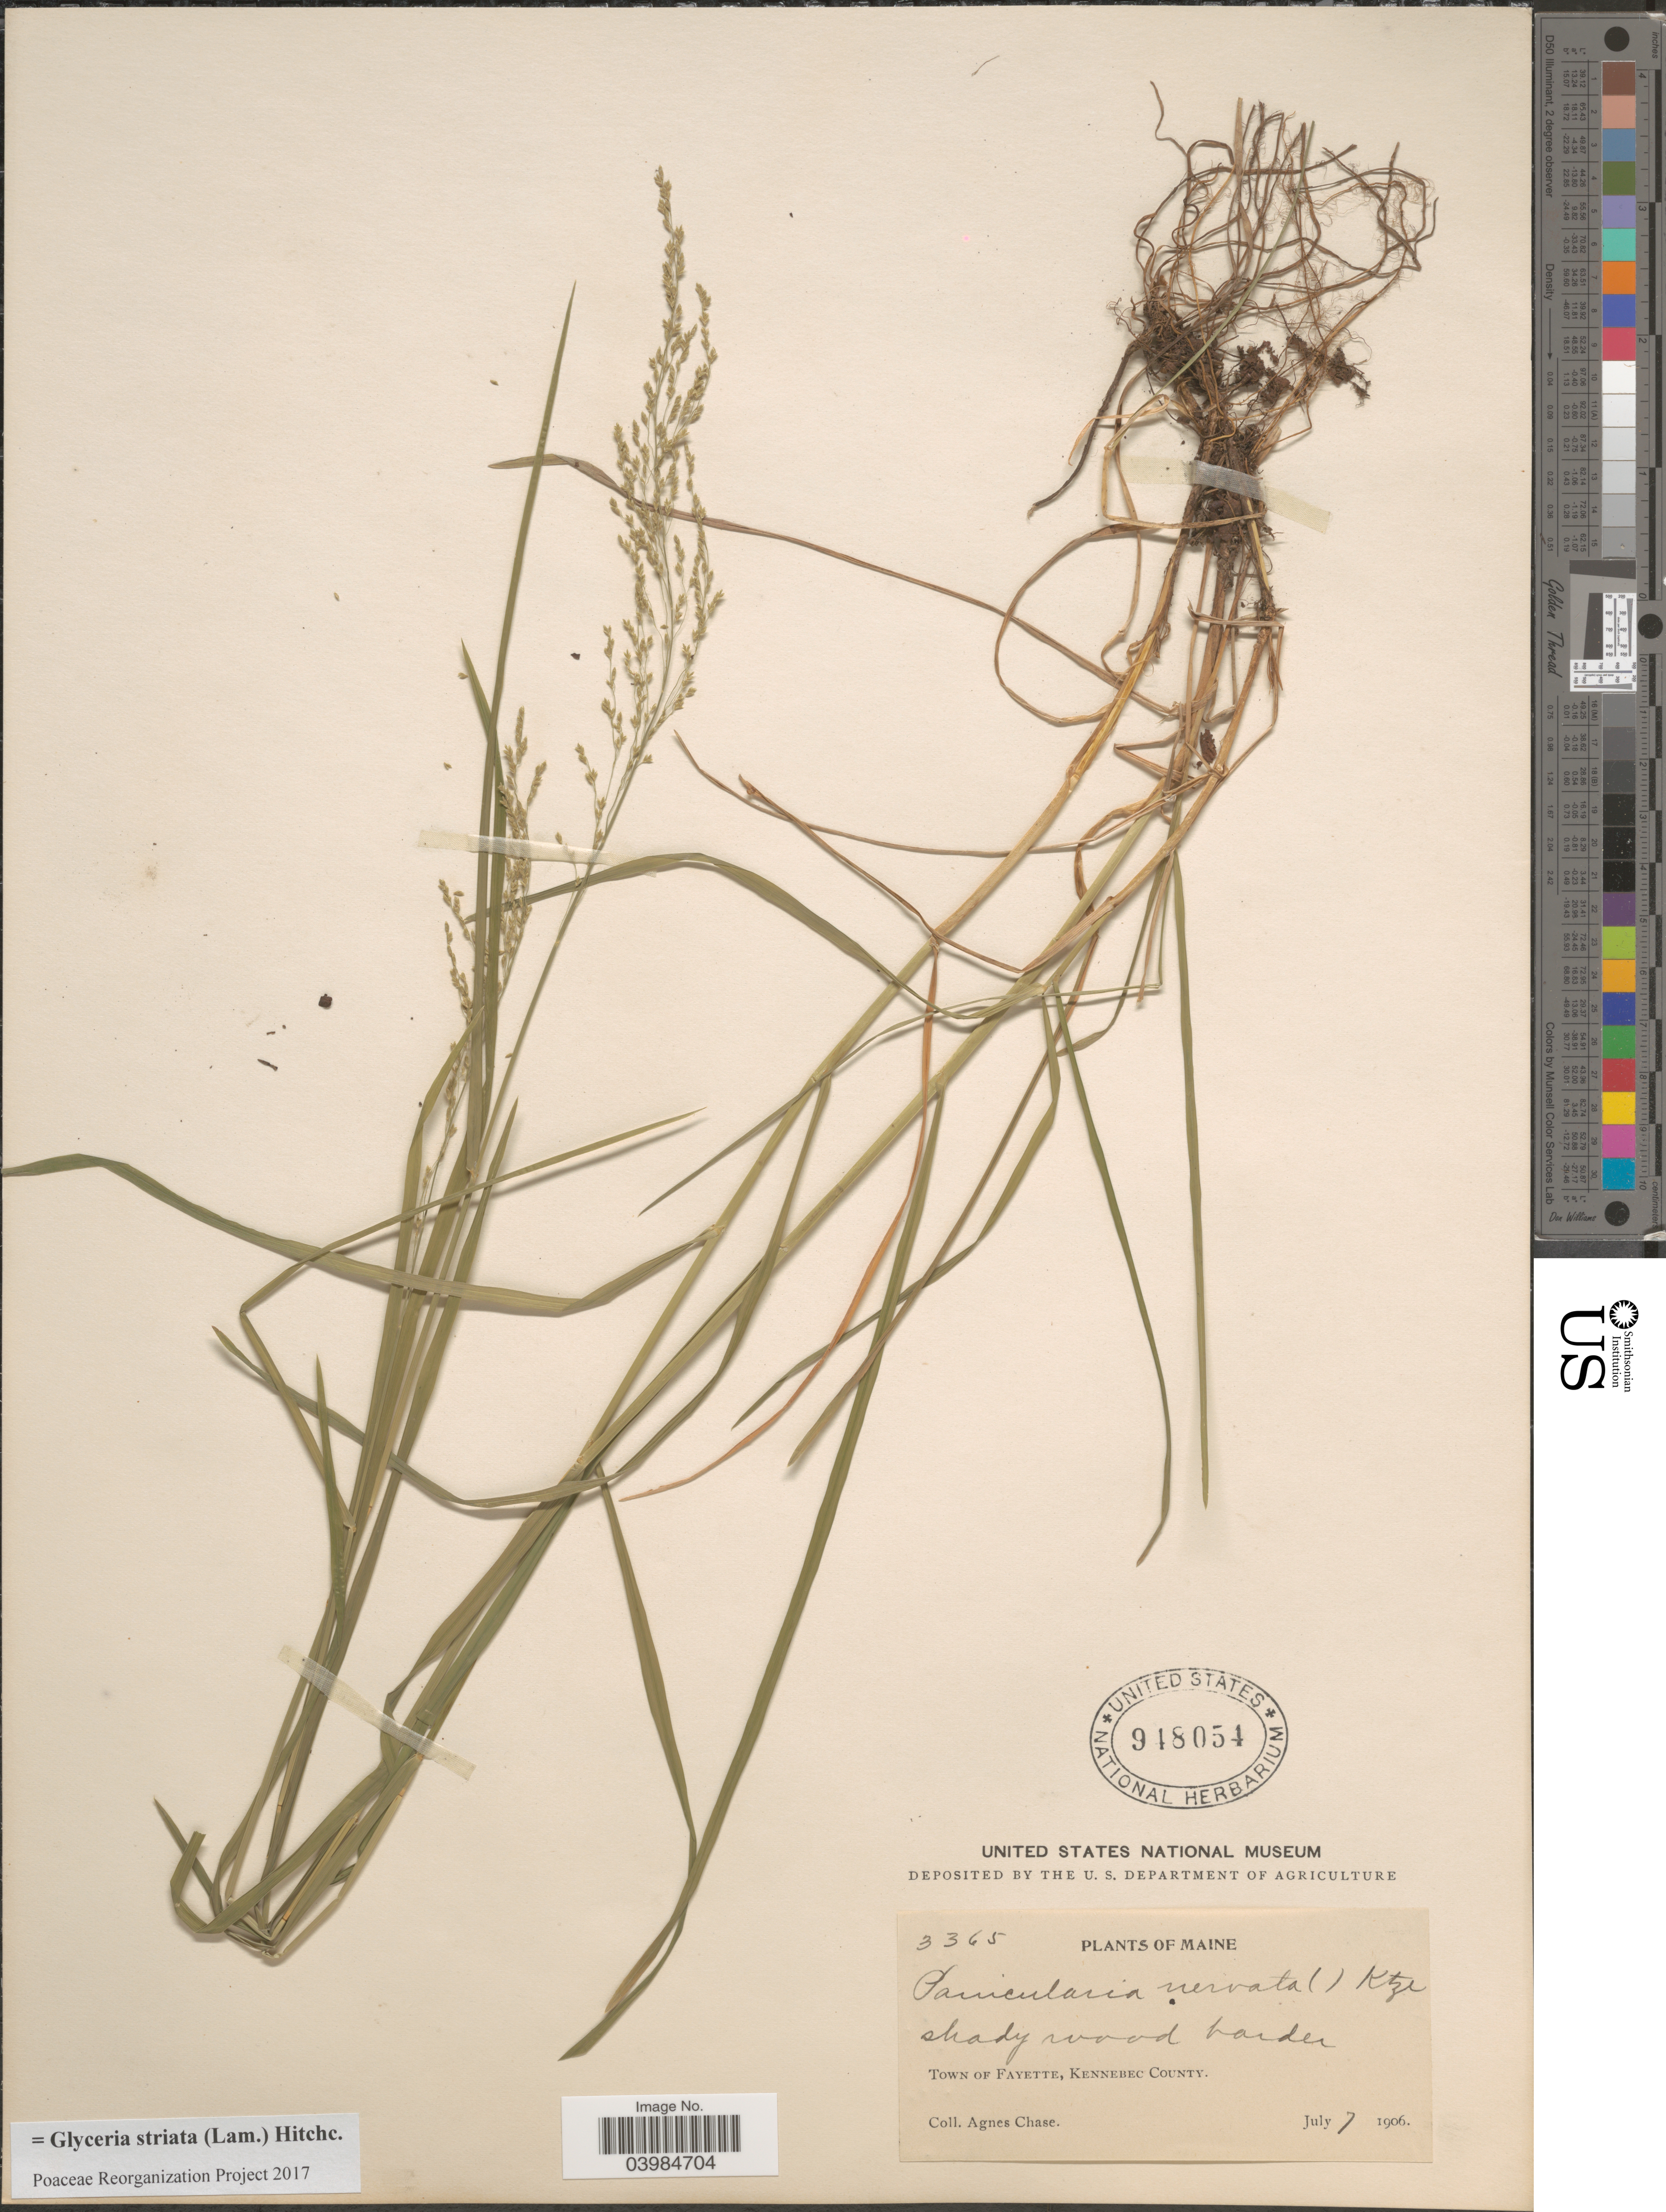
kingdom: Plantae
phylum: Tracheophyta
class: Liliopsida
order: Poales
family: Poaceae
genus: Glyceria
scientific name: Glyceria striata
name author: (Lam.) Hitchc.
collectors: A. Chase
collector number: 3365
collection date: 1906-07-07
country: United States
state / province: Maine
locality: Town of Fayette, Kennebec County.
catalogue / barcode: US 948054